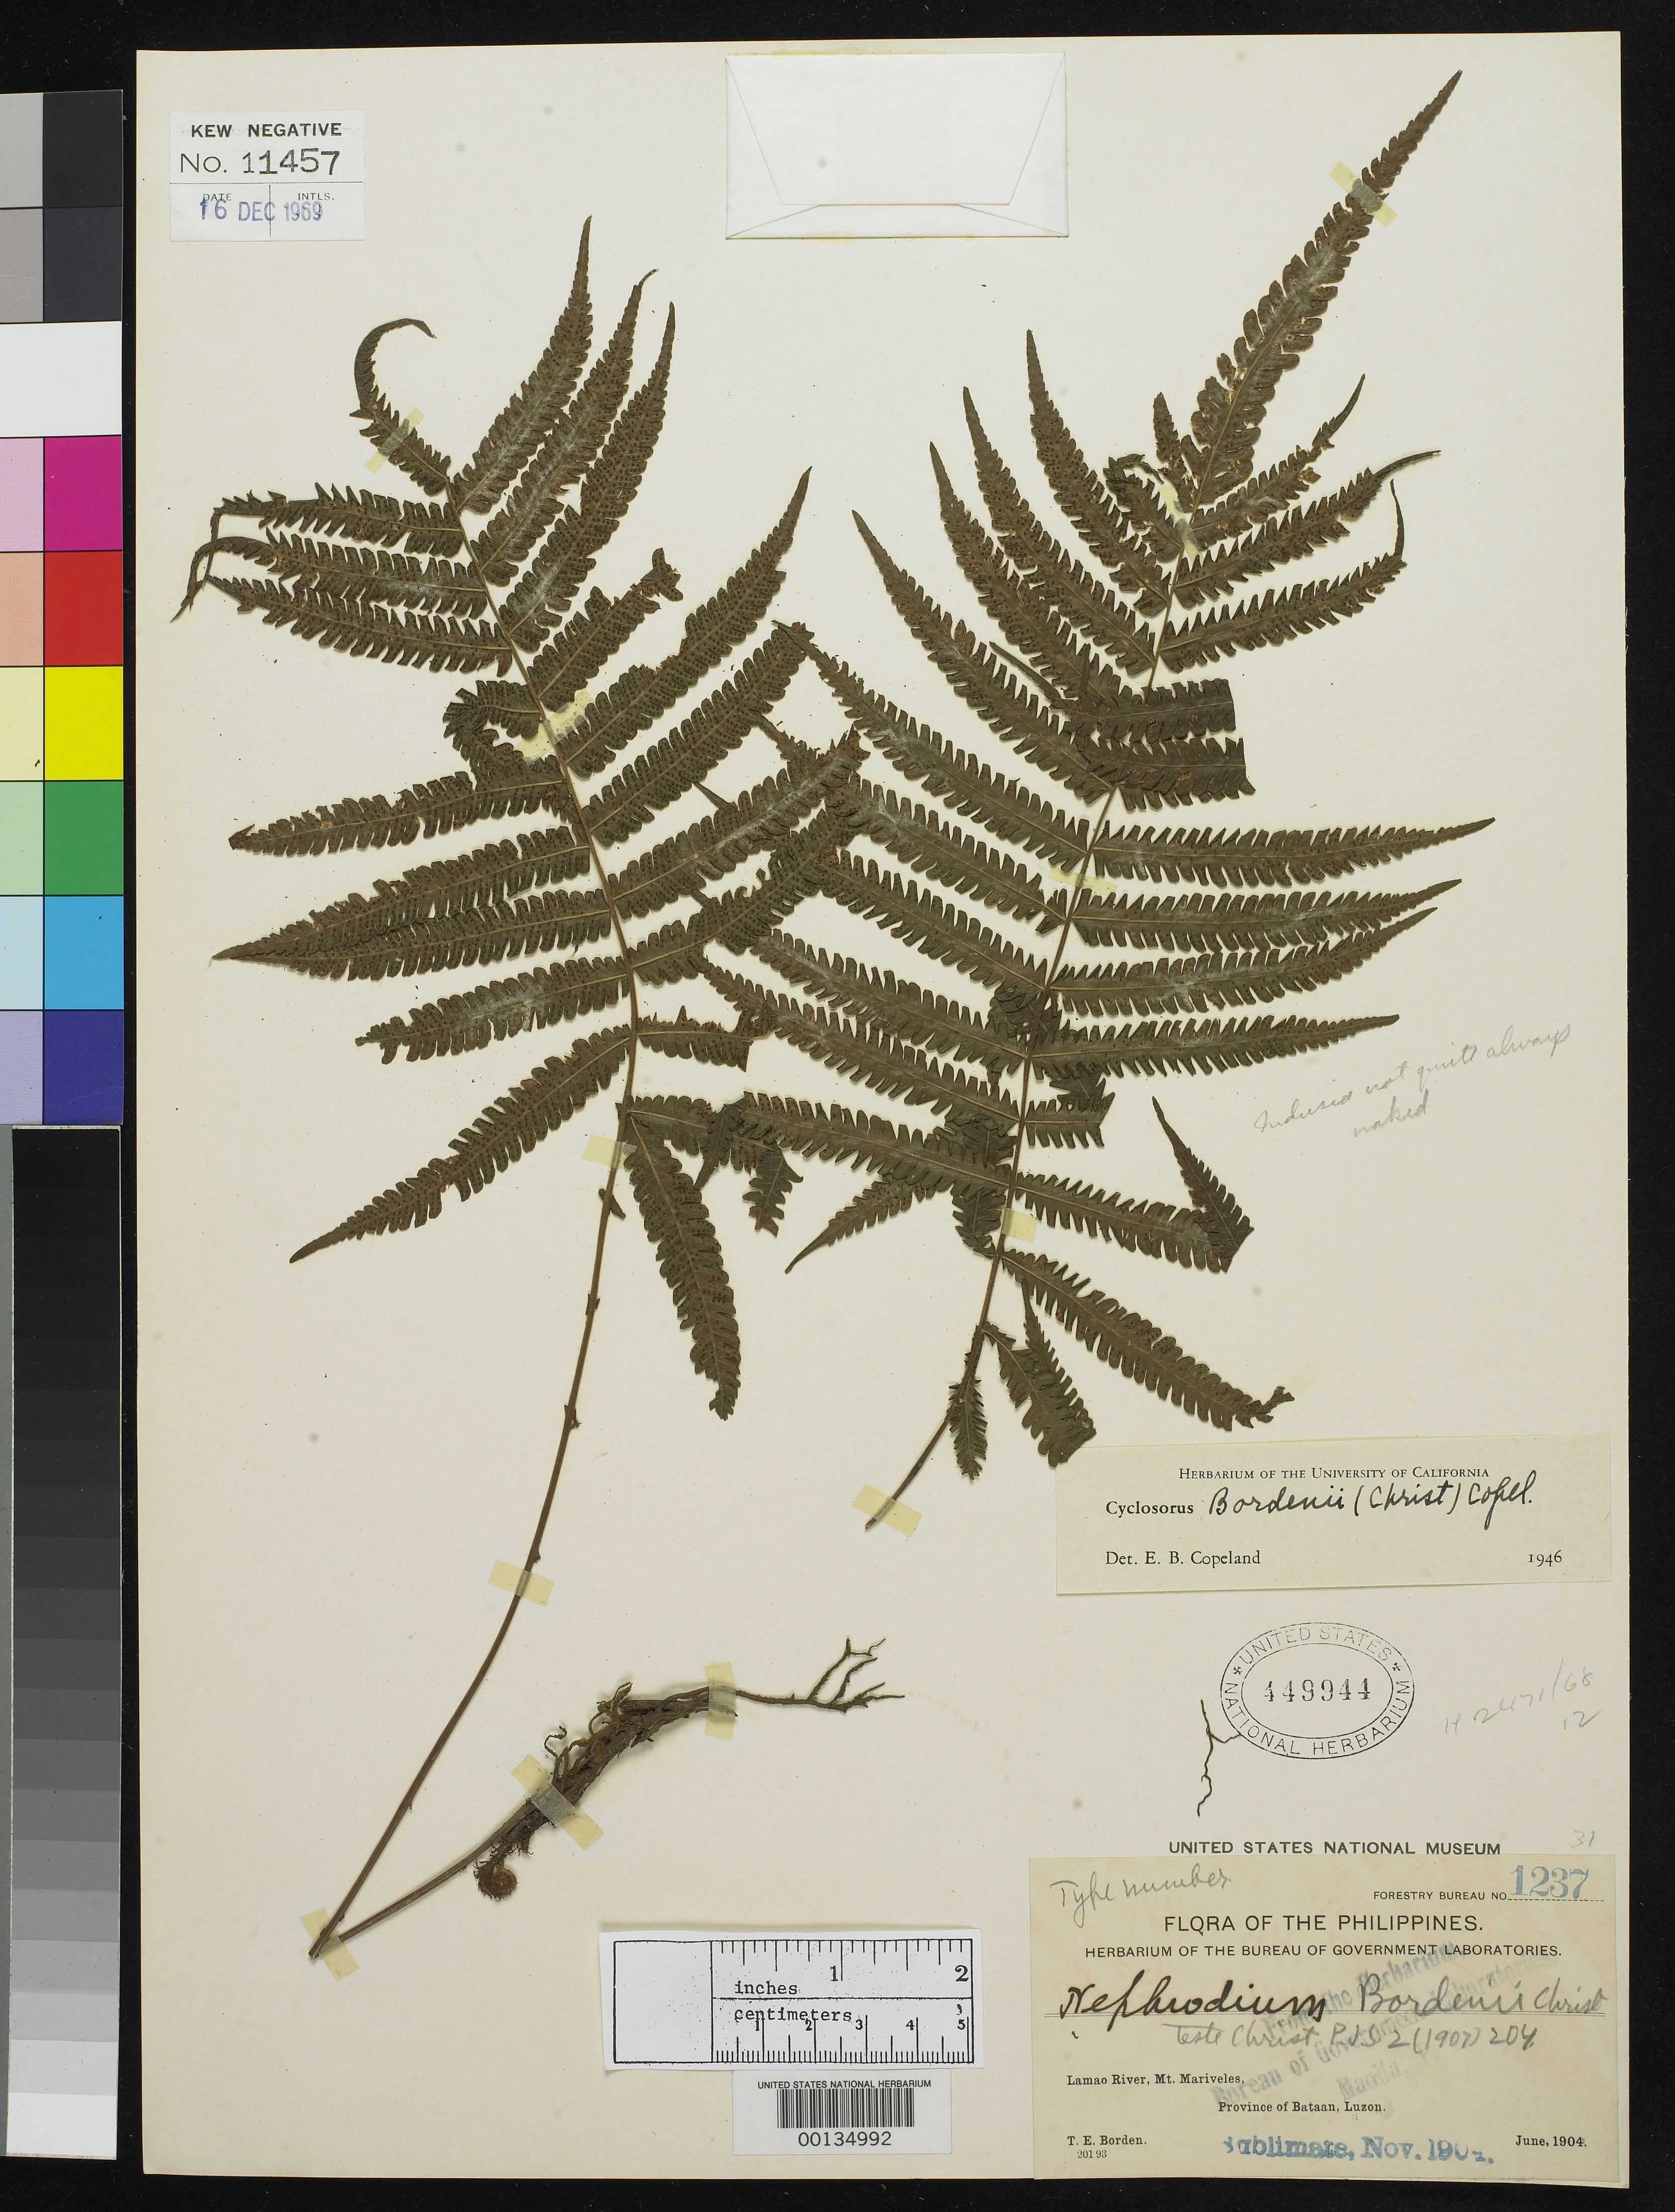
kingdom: Plantae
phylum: Tracheophyta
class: Polypodiopsida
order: Polypodiales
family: Dryopteridaceae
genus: Dryopteris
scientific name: Dryopteris bordenii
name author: Christ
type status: Isolectotype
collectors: T. E. Borden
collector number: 1237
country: Philippines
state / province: Central Luzon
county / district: Bataan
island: Luzon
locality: Lamao River, Mt. Mariveles, Province of Bataan, Luzon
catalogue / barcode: US 449944